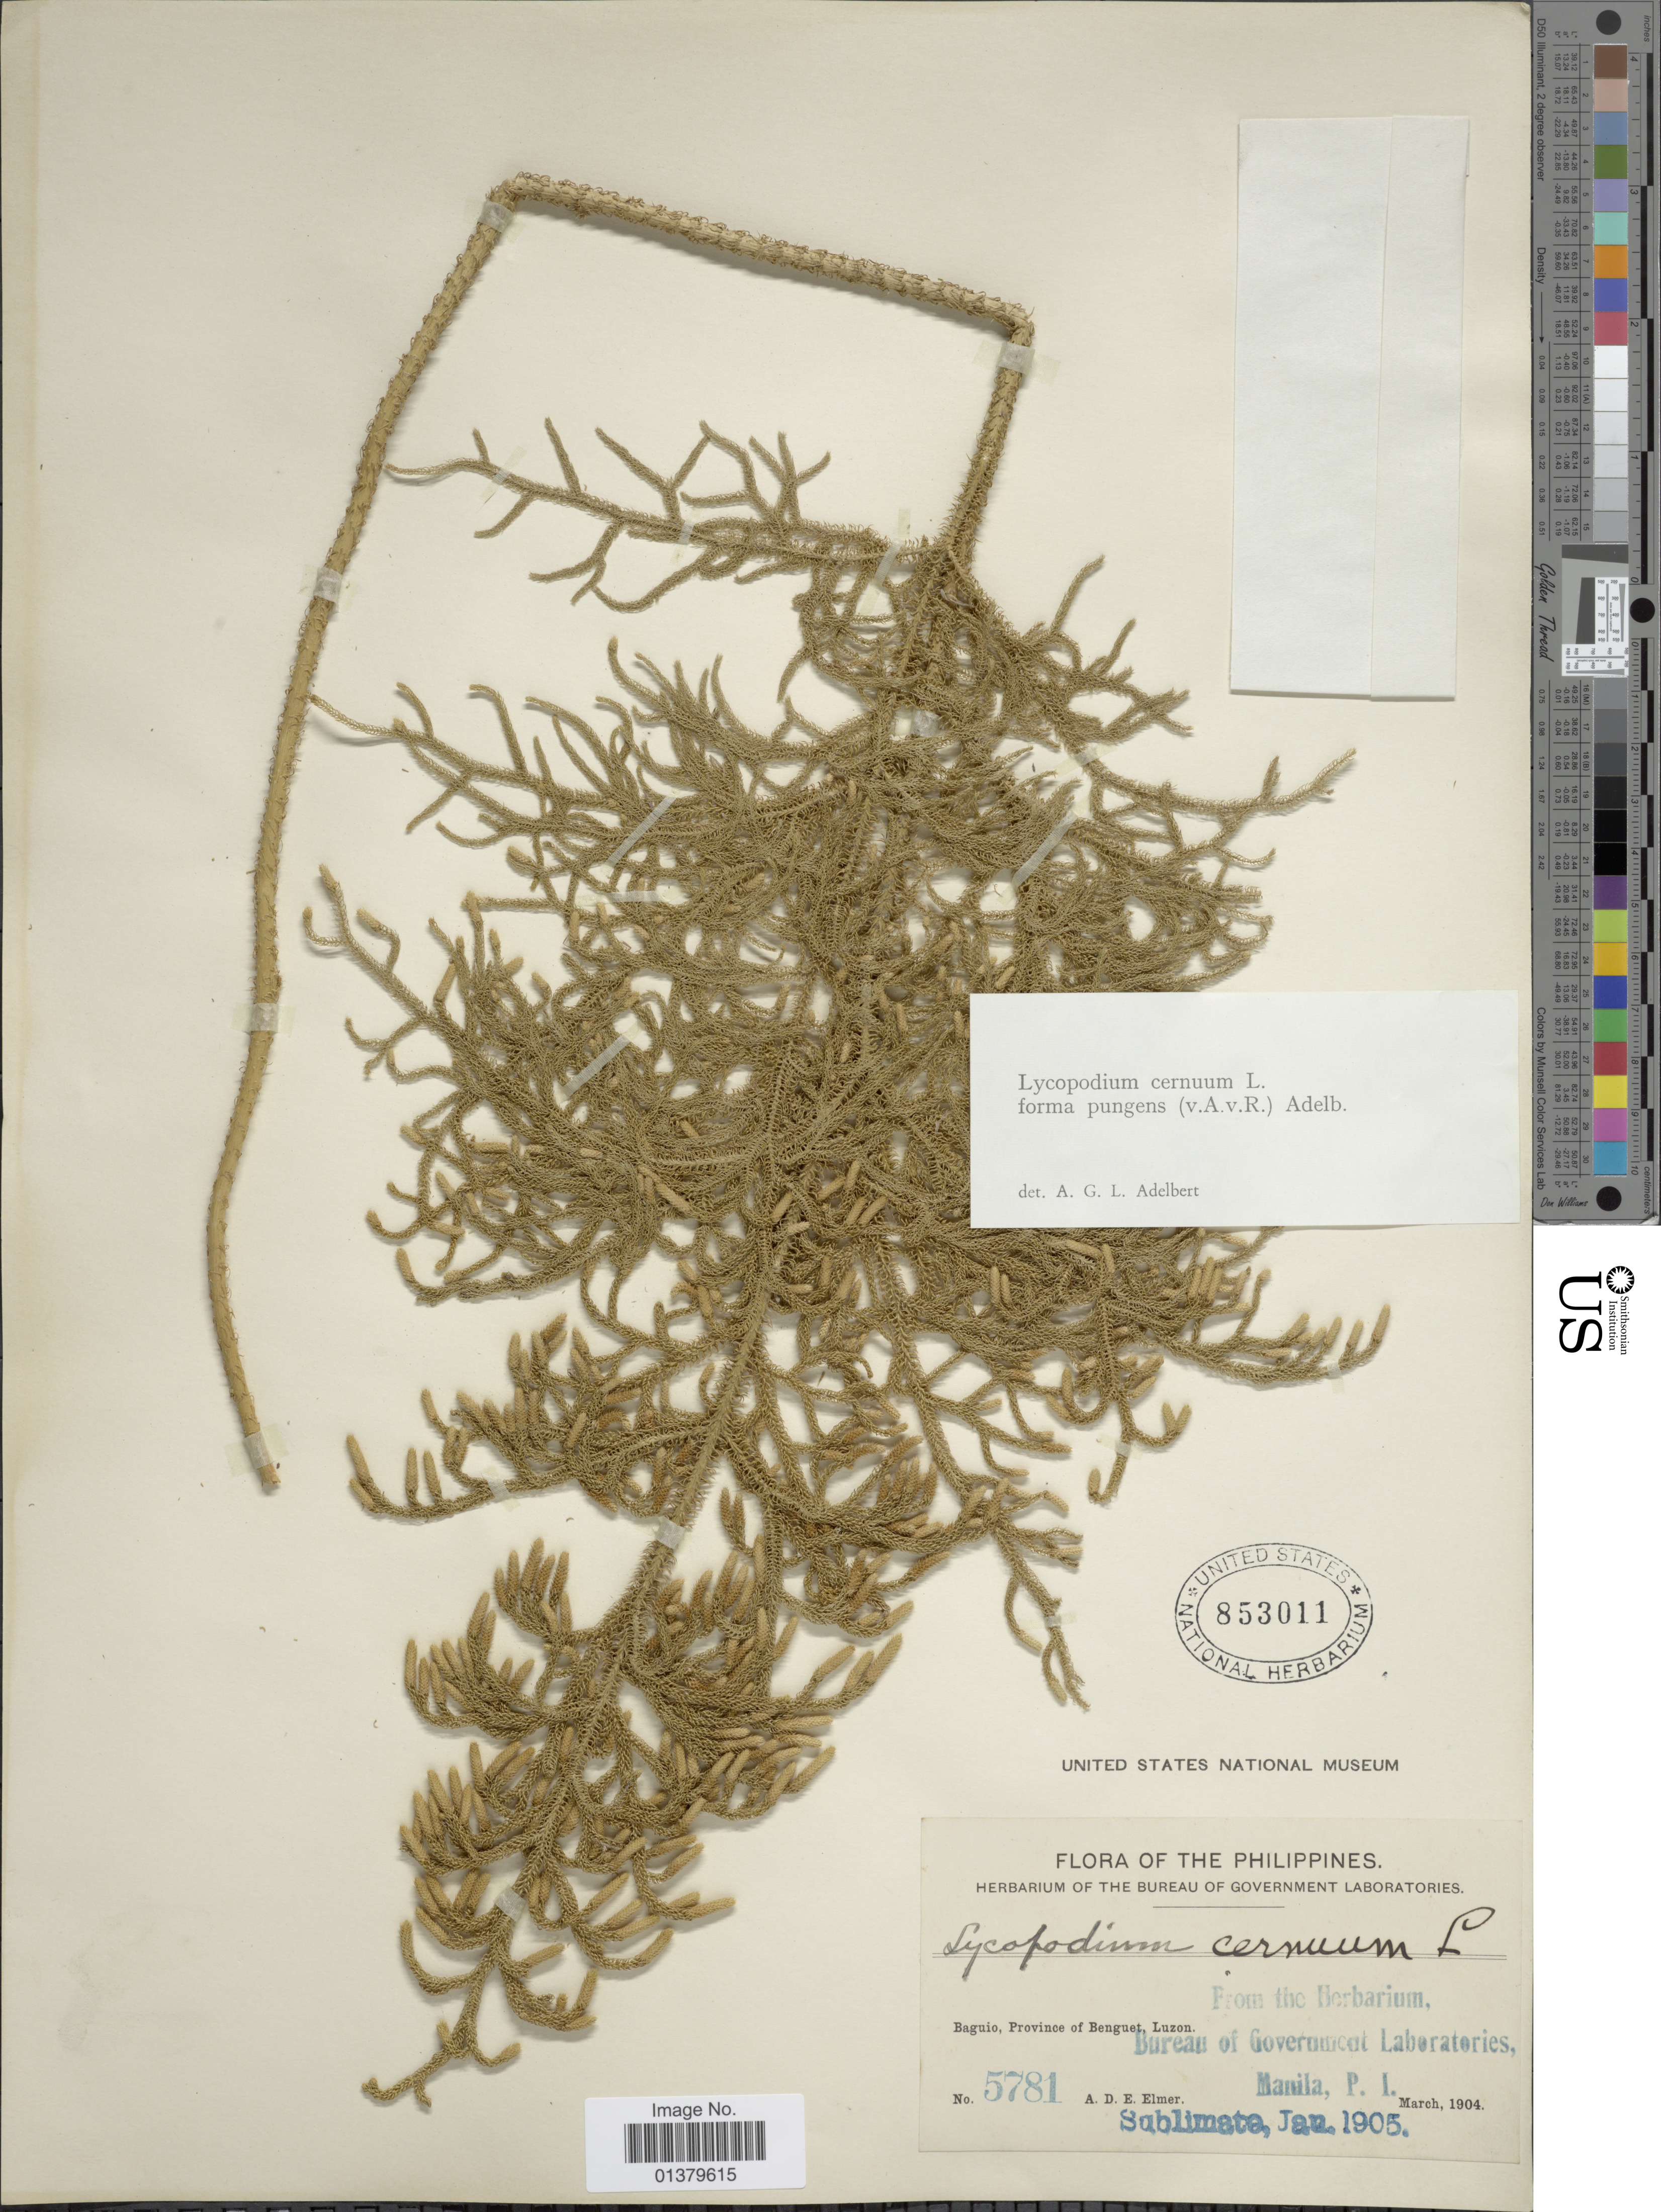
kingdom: Plantae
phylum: Tracheophyta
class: Lycopodiopsida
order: Lycopodiales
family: Lycopodiaceae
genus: Palhinhaea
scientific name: Palhinhaea cernua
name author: (L.) Vasc. & Franco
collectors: A. D. E. Elmer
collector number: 5781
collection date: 1904-03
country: Philippines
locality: Baguio, province of Benguet, Luzon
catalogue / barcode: US 853011